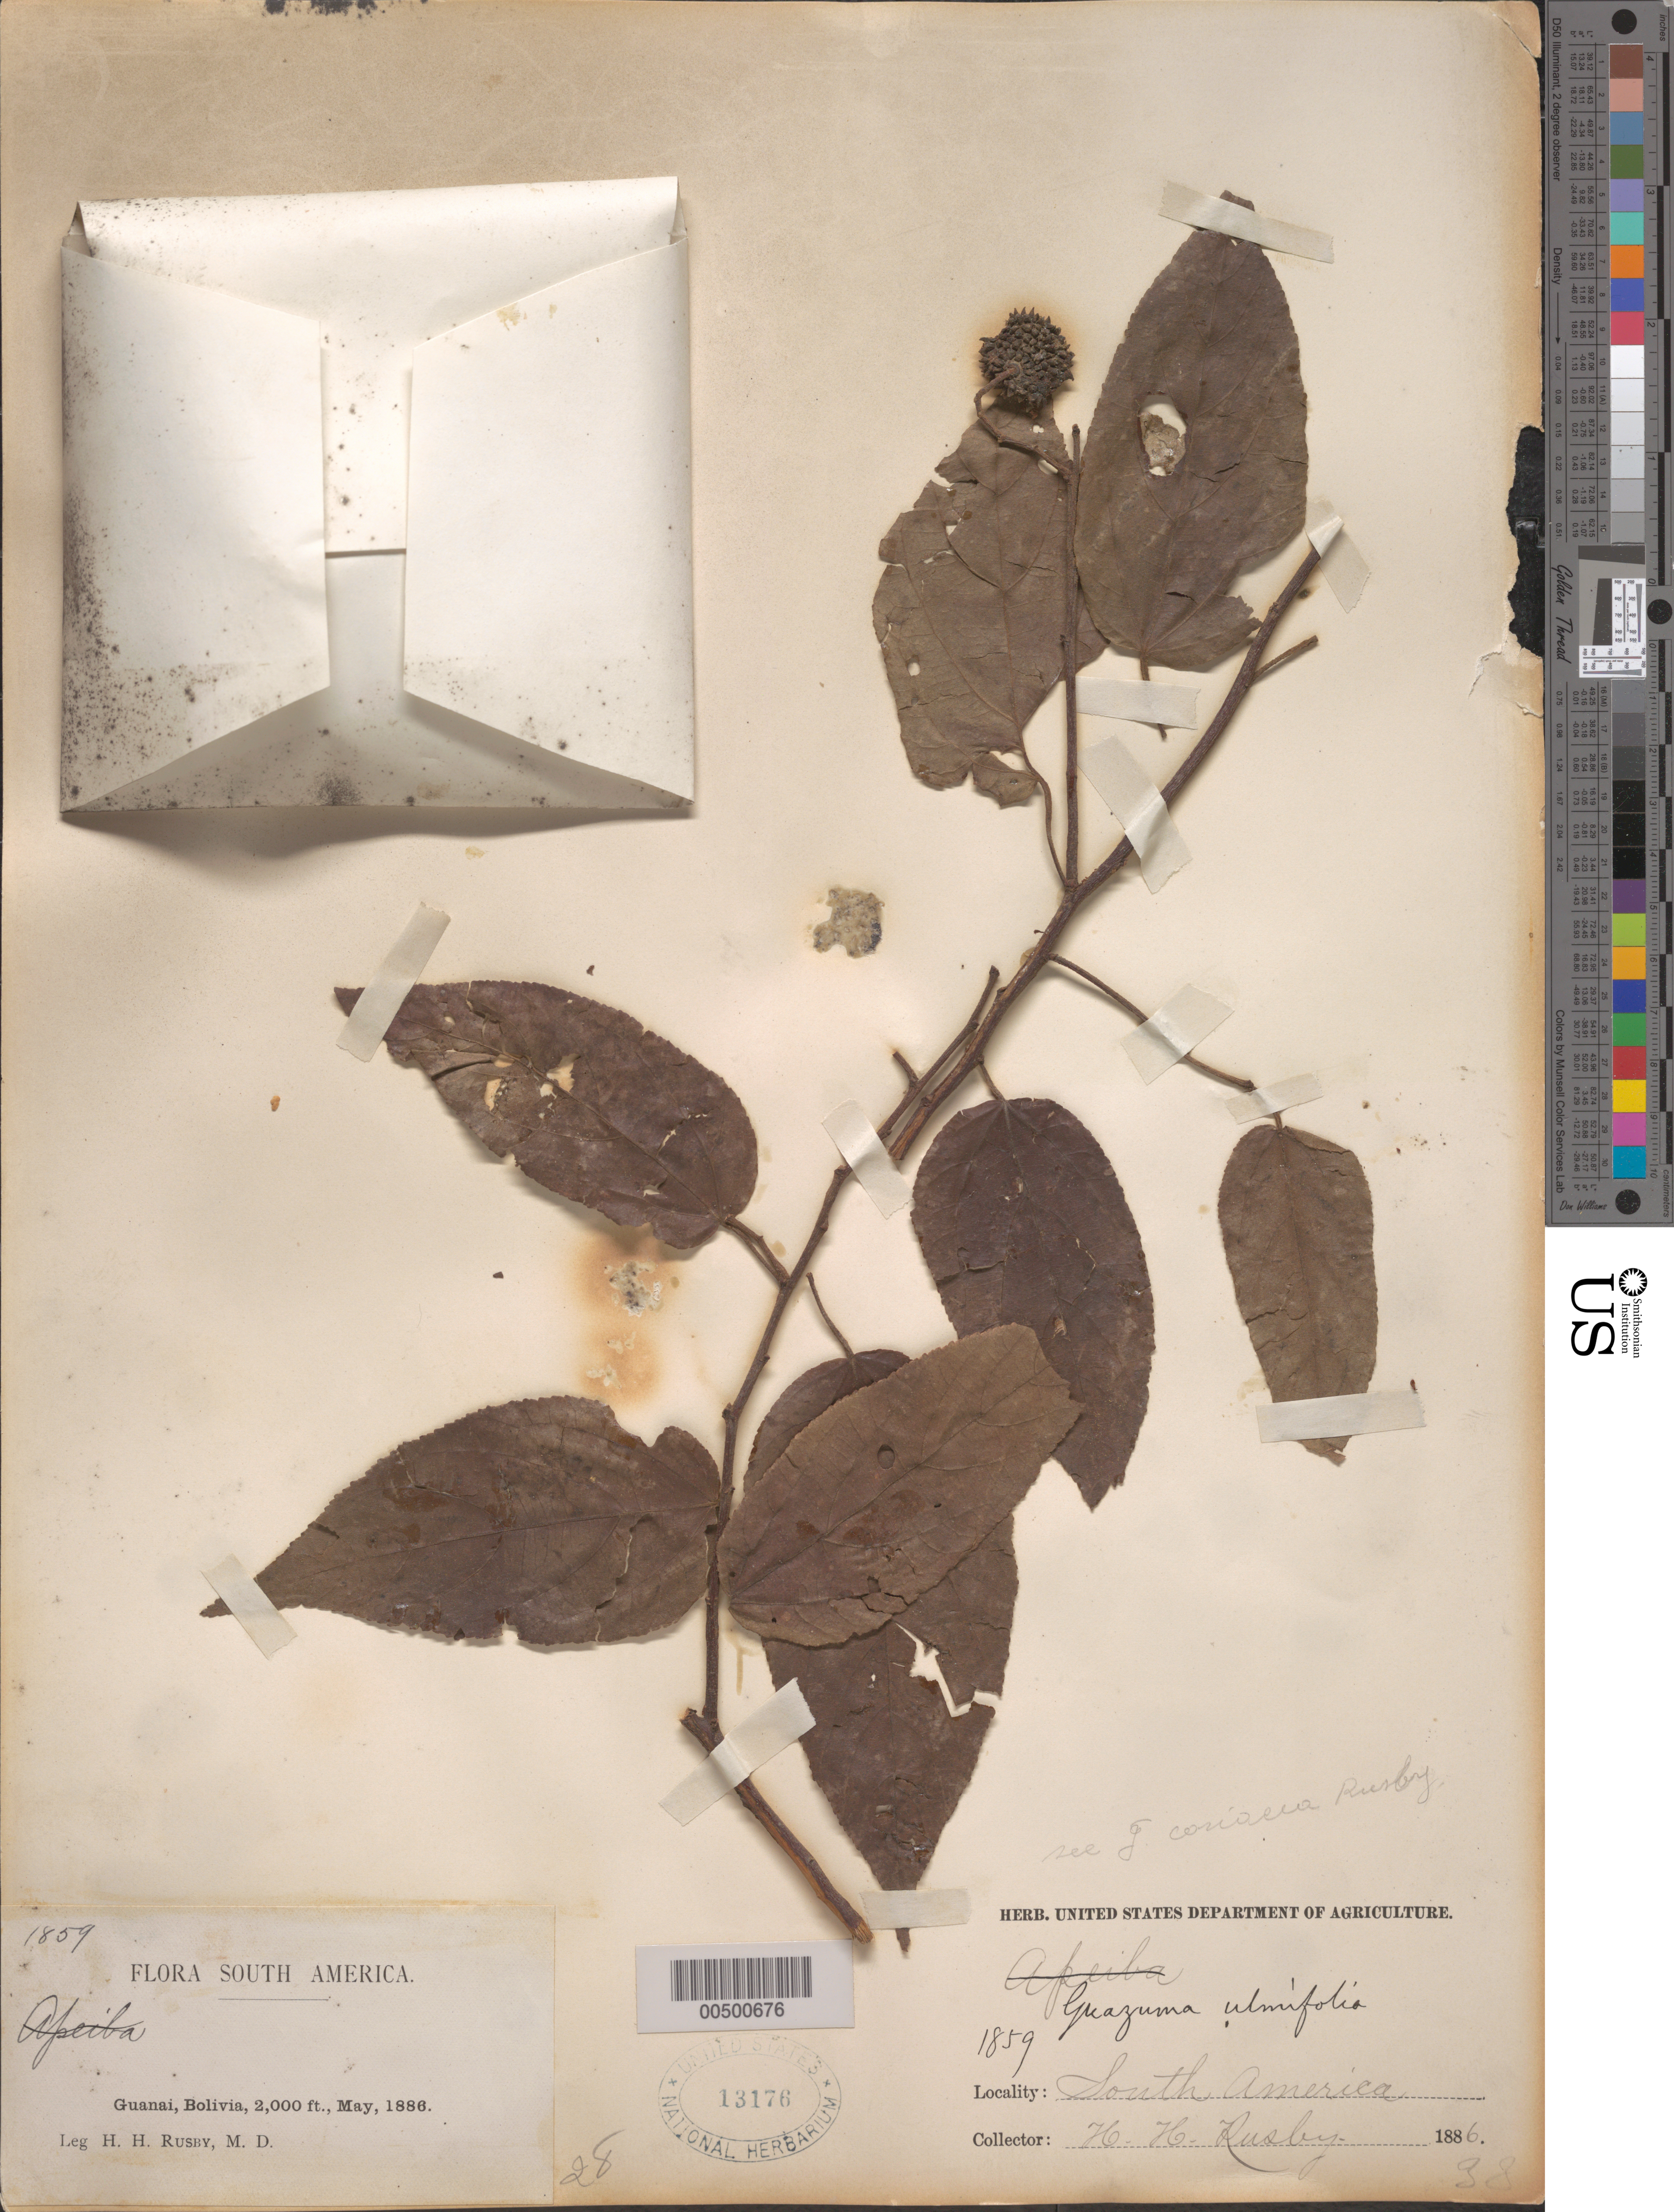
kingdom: Plantae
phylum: Tracheophyta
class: Magnoliopsida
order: Malvales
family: Malvaceae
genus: Guazuma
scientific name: Guazuma ulmifolia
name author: Lam.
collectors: H. H. Rusby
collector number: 1859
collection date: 1886-05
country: Bolivia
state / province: La Páz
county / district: Larecaja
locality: Guanay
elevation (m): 610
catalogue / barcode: US 13176